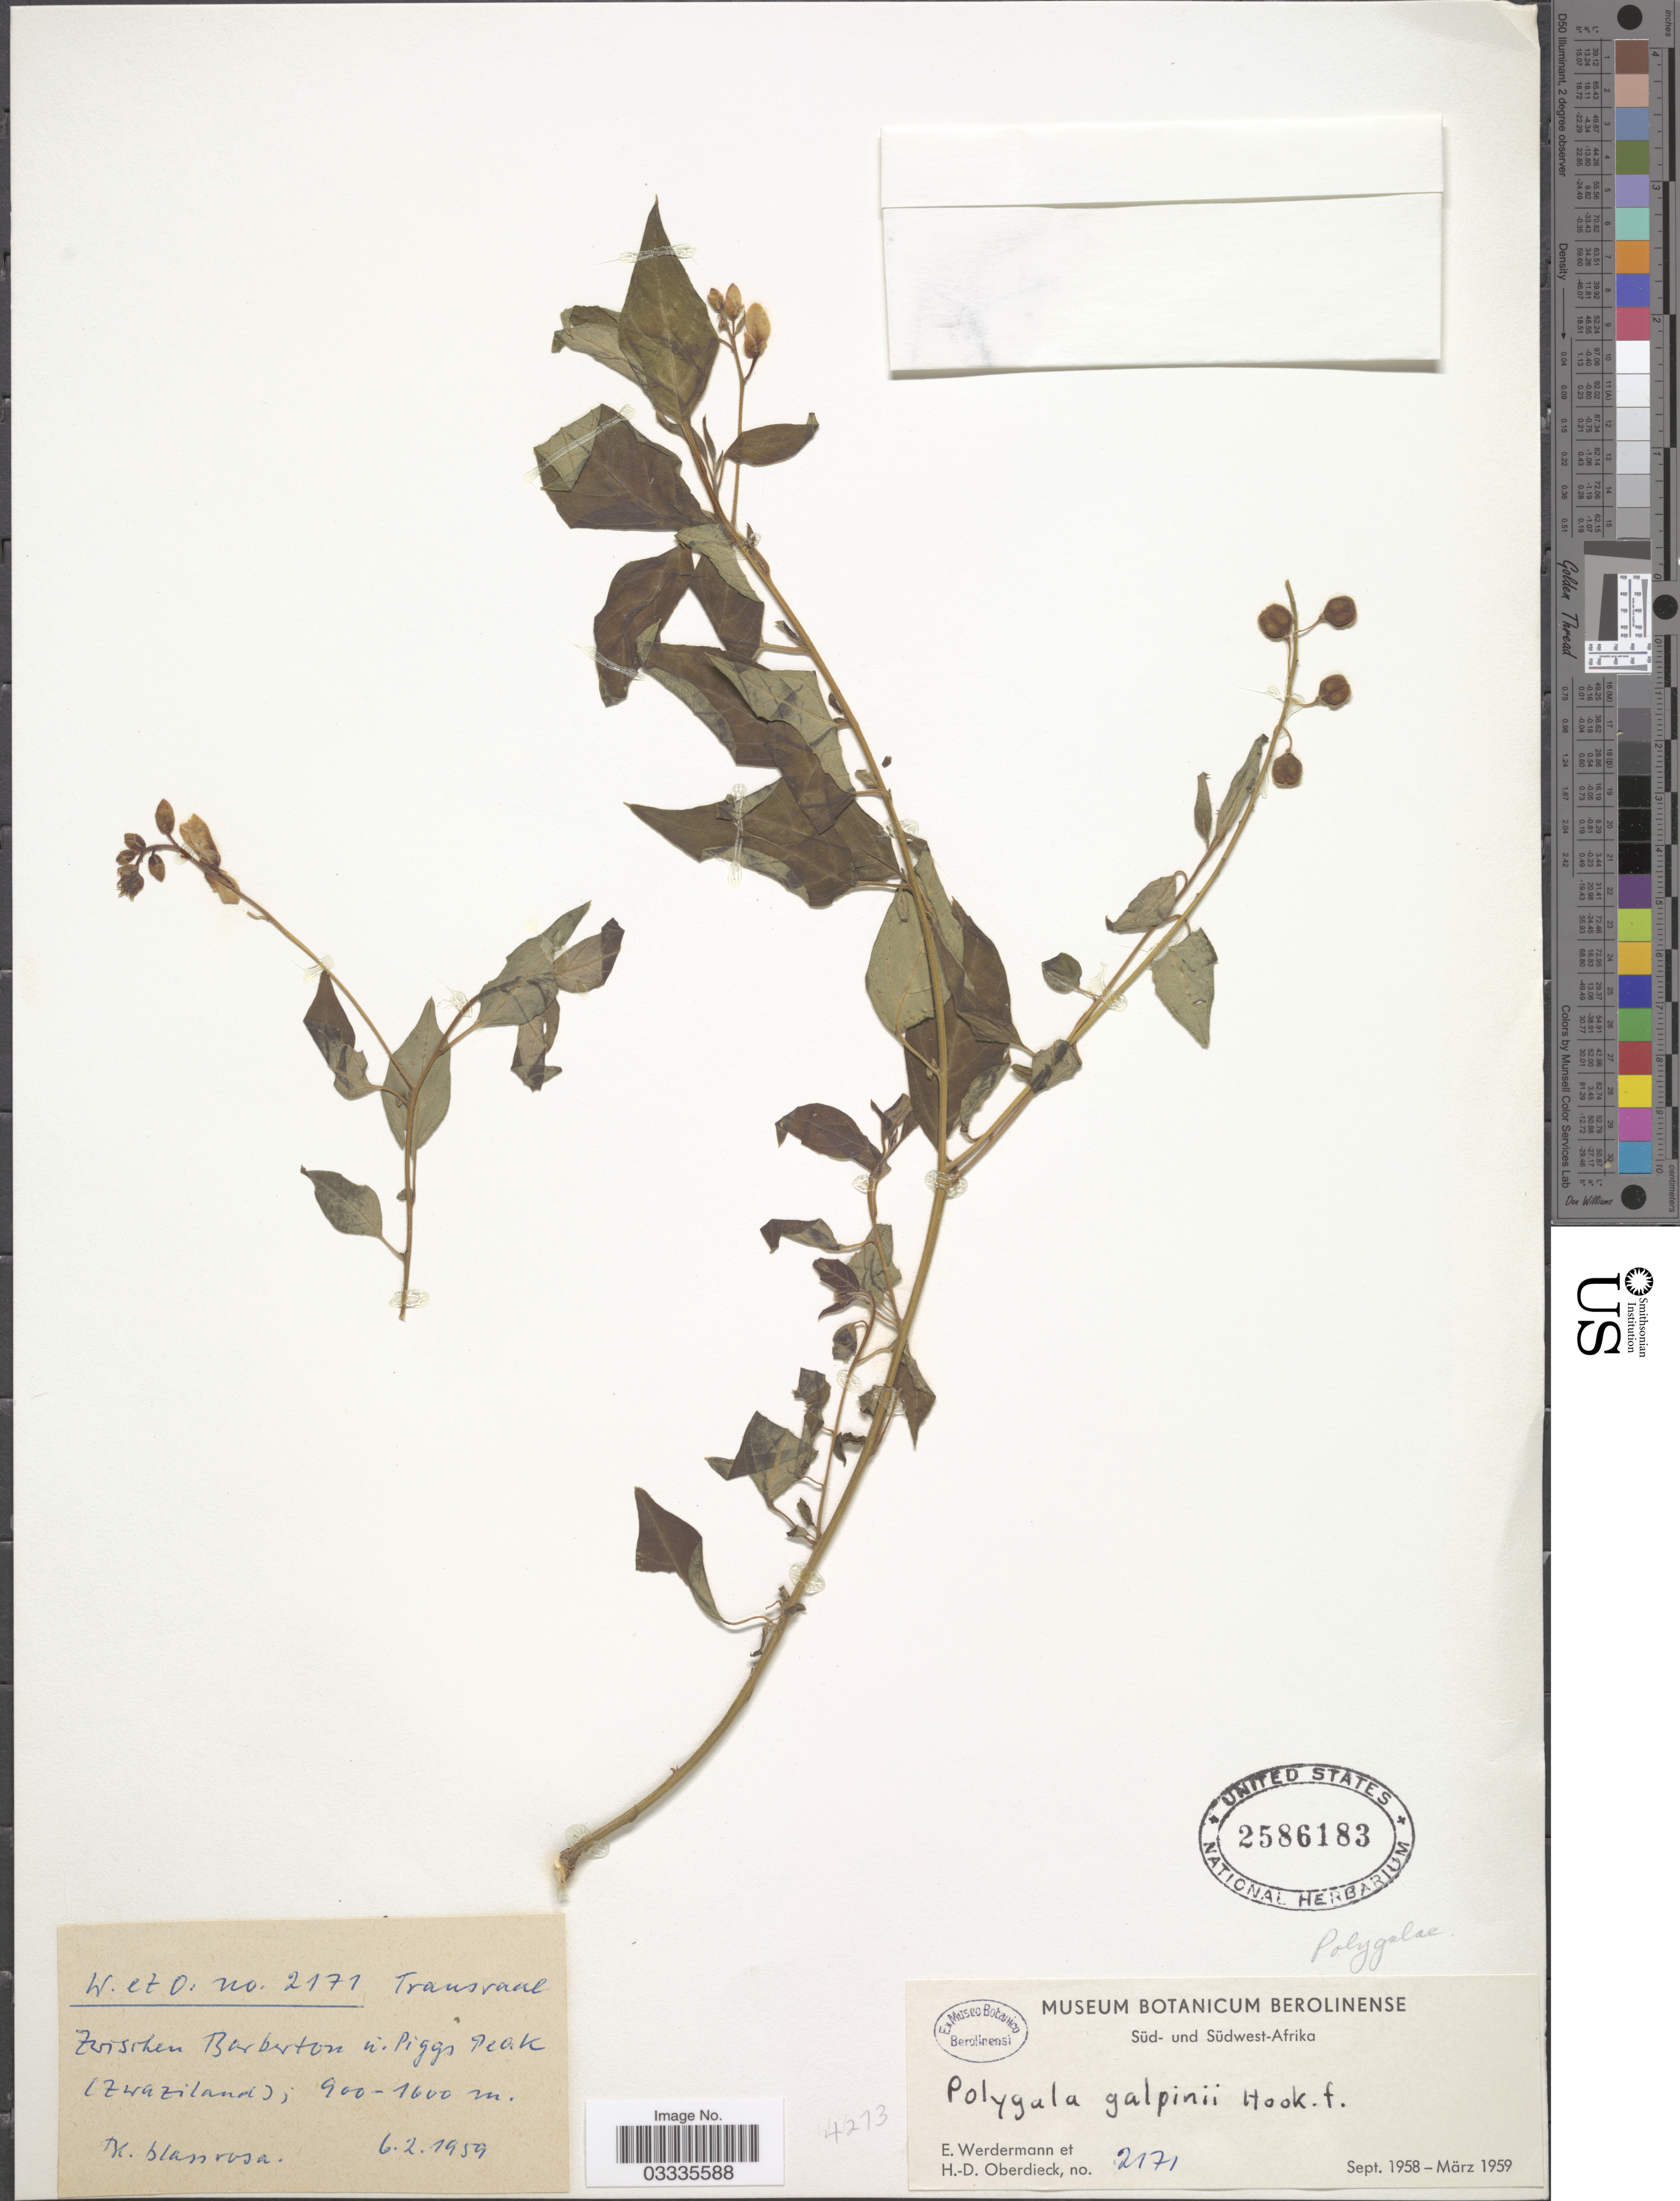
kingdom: Plantae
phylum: Tracheophyta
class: Magnoliopsida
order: Fabales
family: Polygalaceae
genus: Heterosamara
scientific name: Heterosamara galpinii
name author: (Hook. f.) Paiva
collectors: E. Werdermann & H. Oberdieck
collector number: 2171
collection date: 1958-09/1959-03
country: Eswatini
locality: Transvaal. Zwischen Barberton u. Piggs Peak (zwaziland).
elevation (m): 900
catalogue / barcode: US 2586183